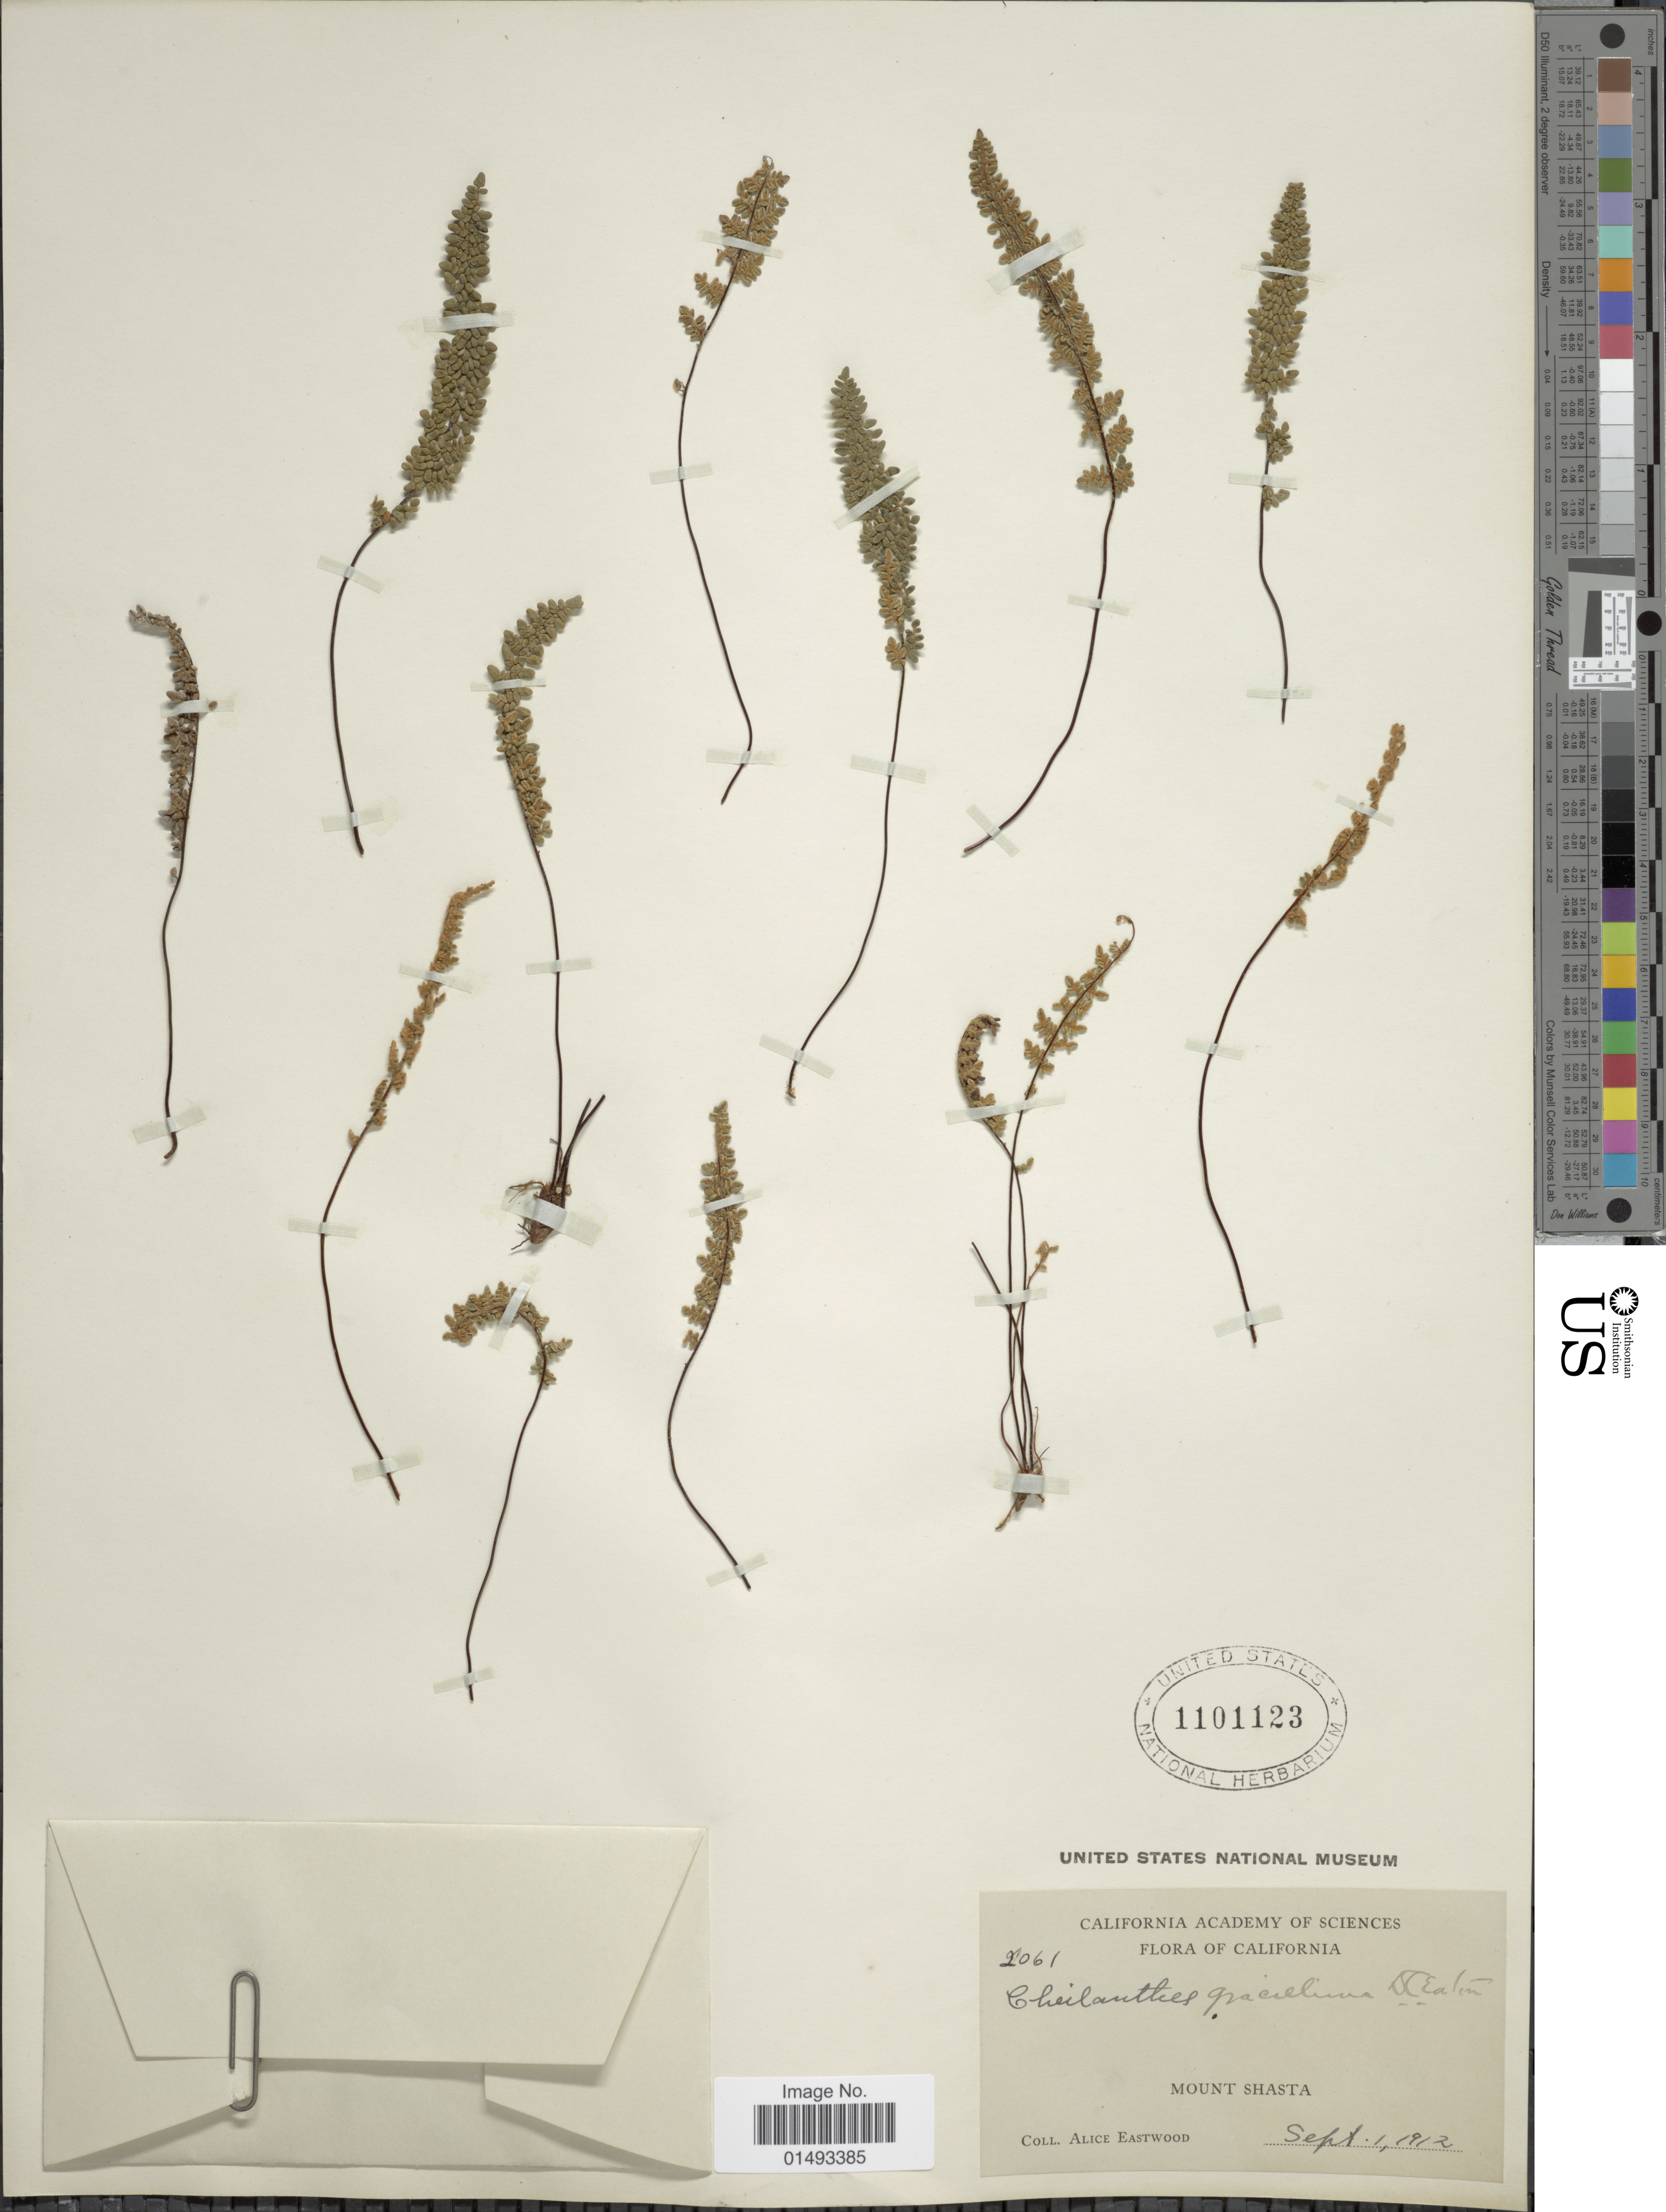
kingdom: Plantae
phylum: Tracheophyta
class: Polypodiopsida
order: Polypodiales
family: Pteridaceae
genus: Myriopteris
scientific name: Myriopteris gracillima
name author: (D.C. Eaton) J. Sm.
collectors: A. Eastwood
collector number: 2061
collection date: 1912-09-01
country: United States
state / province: California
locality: Flora of California, Mount Shasta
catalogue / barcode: US 1101123